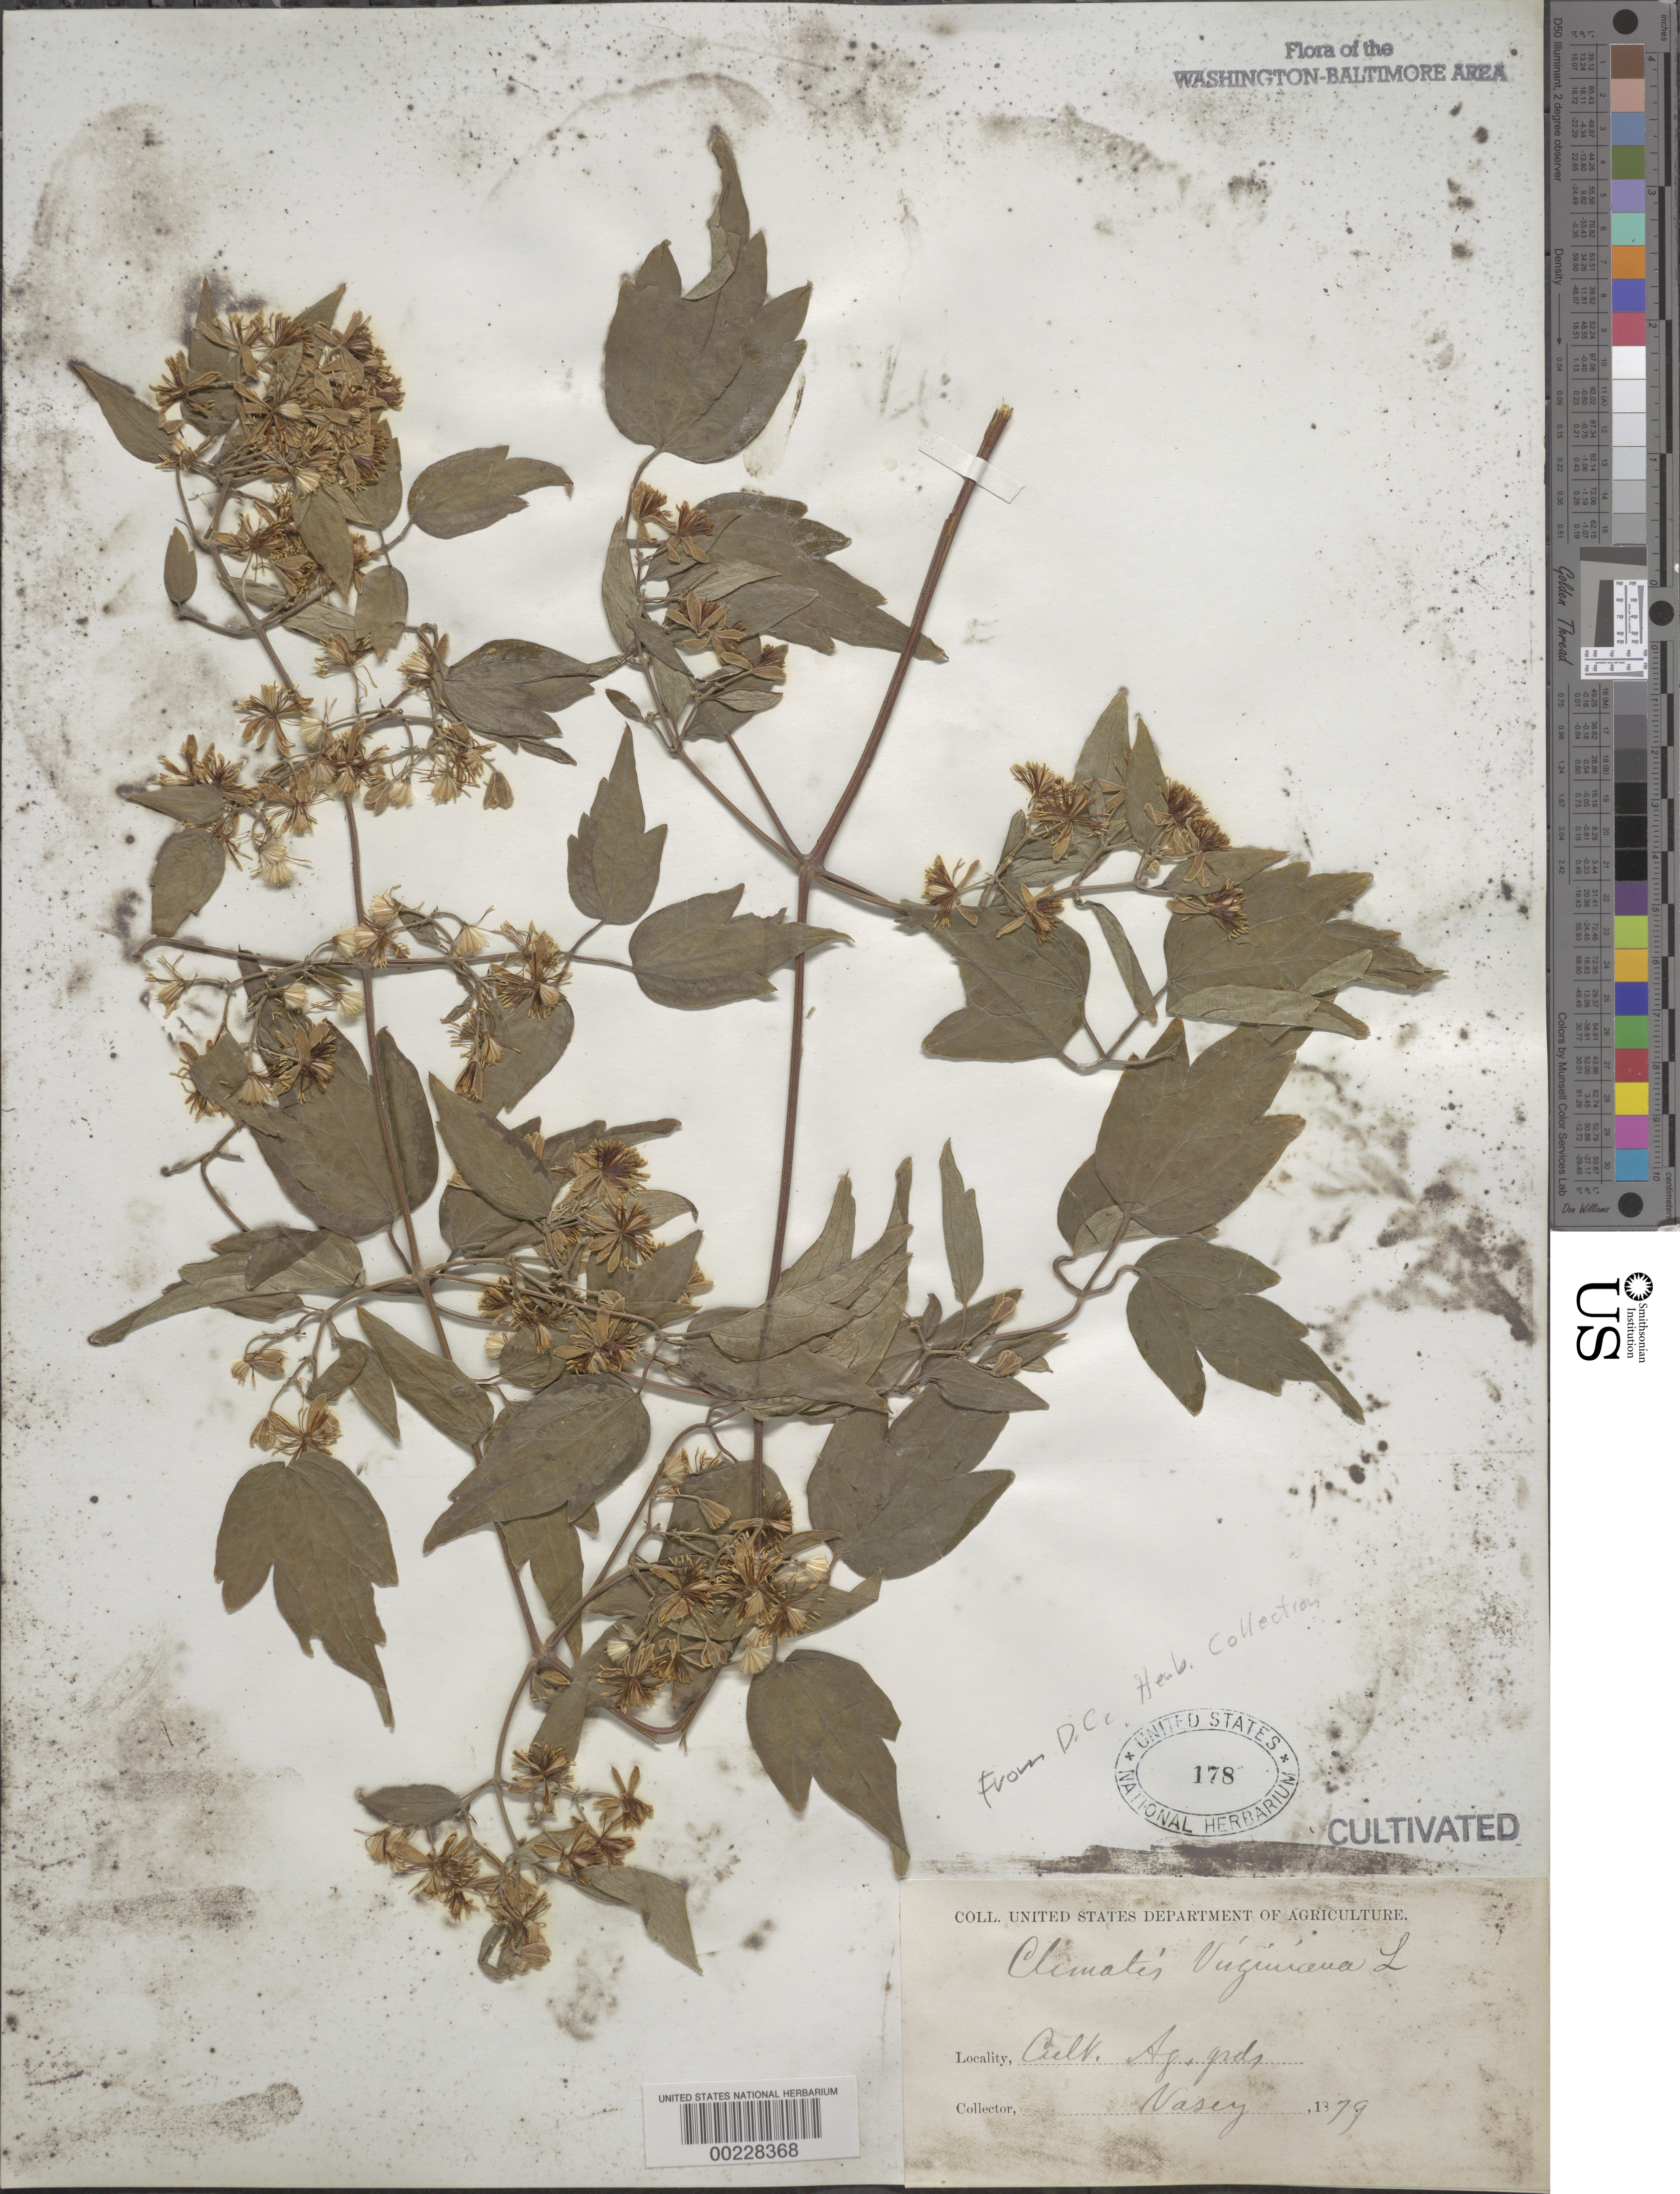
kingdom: Plantae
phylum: Tracheophyta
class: Magnoliopsida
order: Ranunculales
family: Ranunculaceae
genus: Clematis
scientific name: Clematis virginiana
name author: L.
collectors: G. R. Vasey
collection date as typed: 1879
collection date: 1879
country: United States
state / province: District of Columbia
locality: Agricultural grounds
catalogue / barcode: US 178